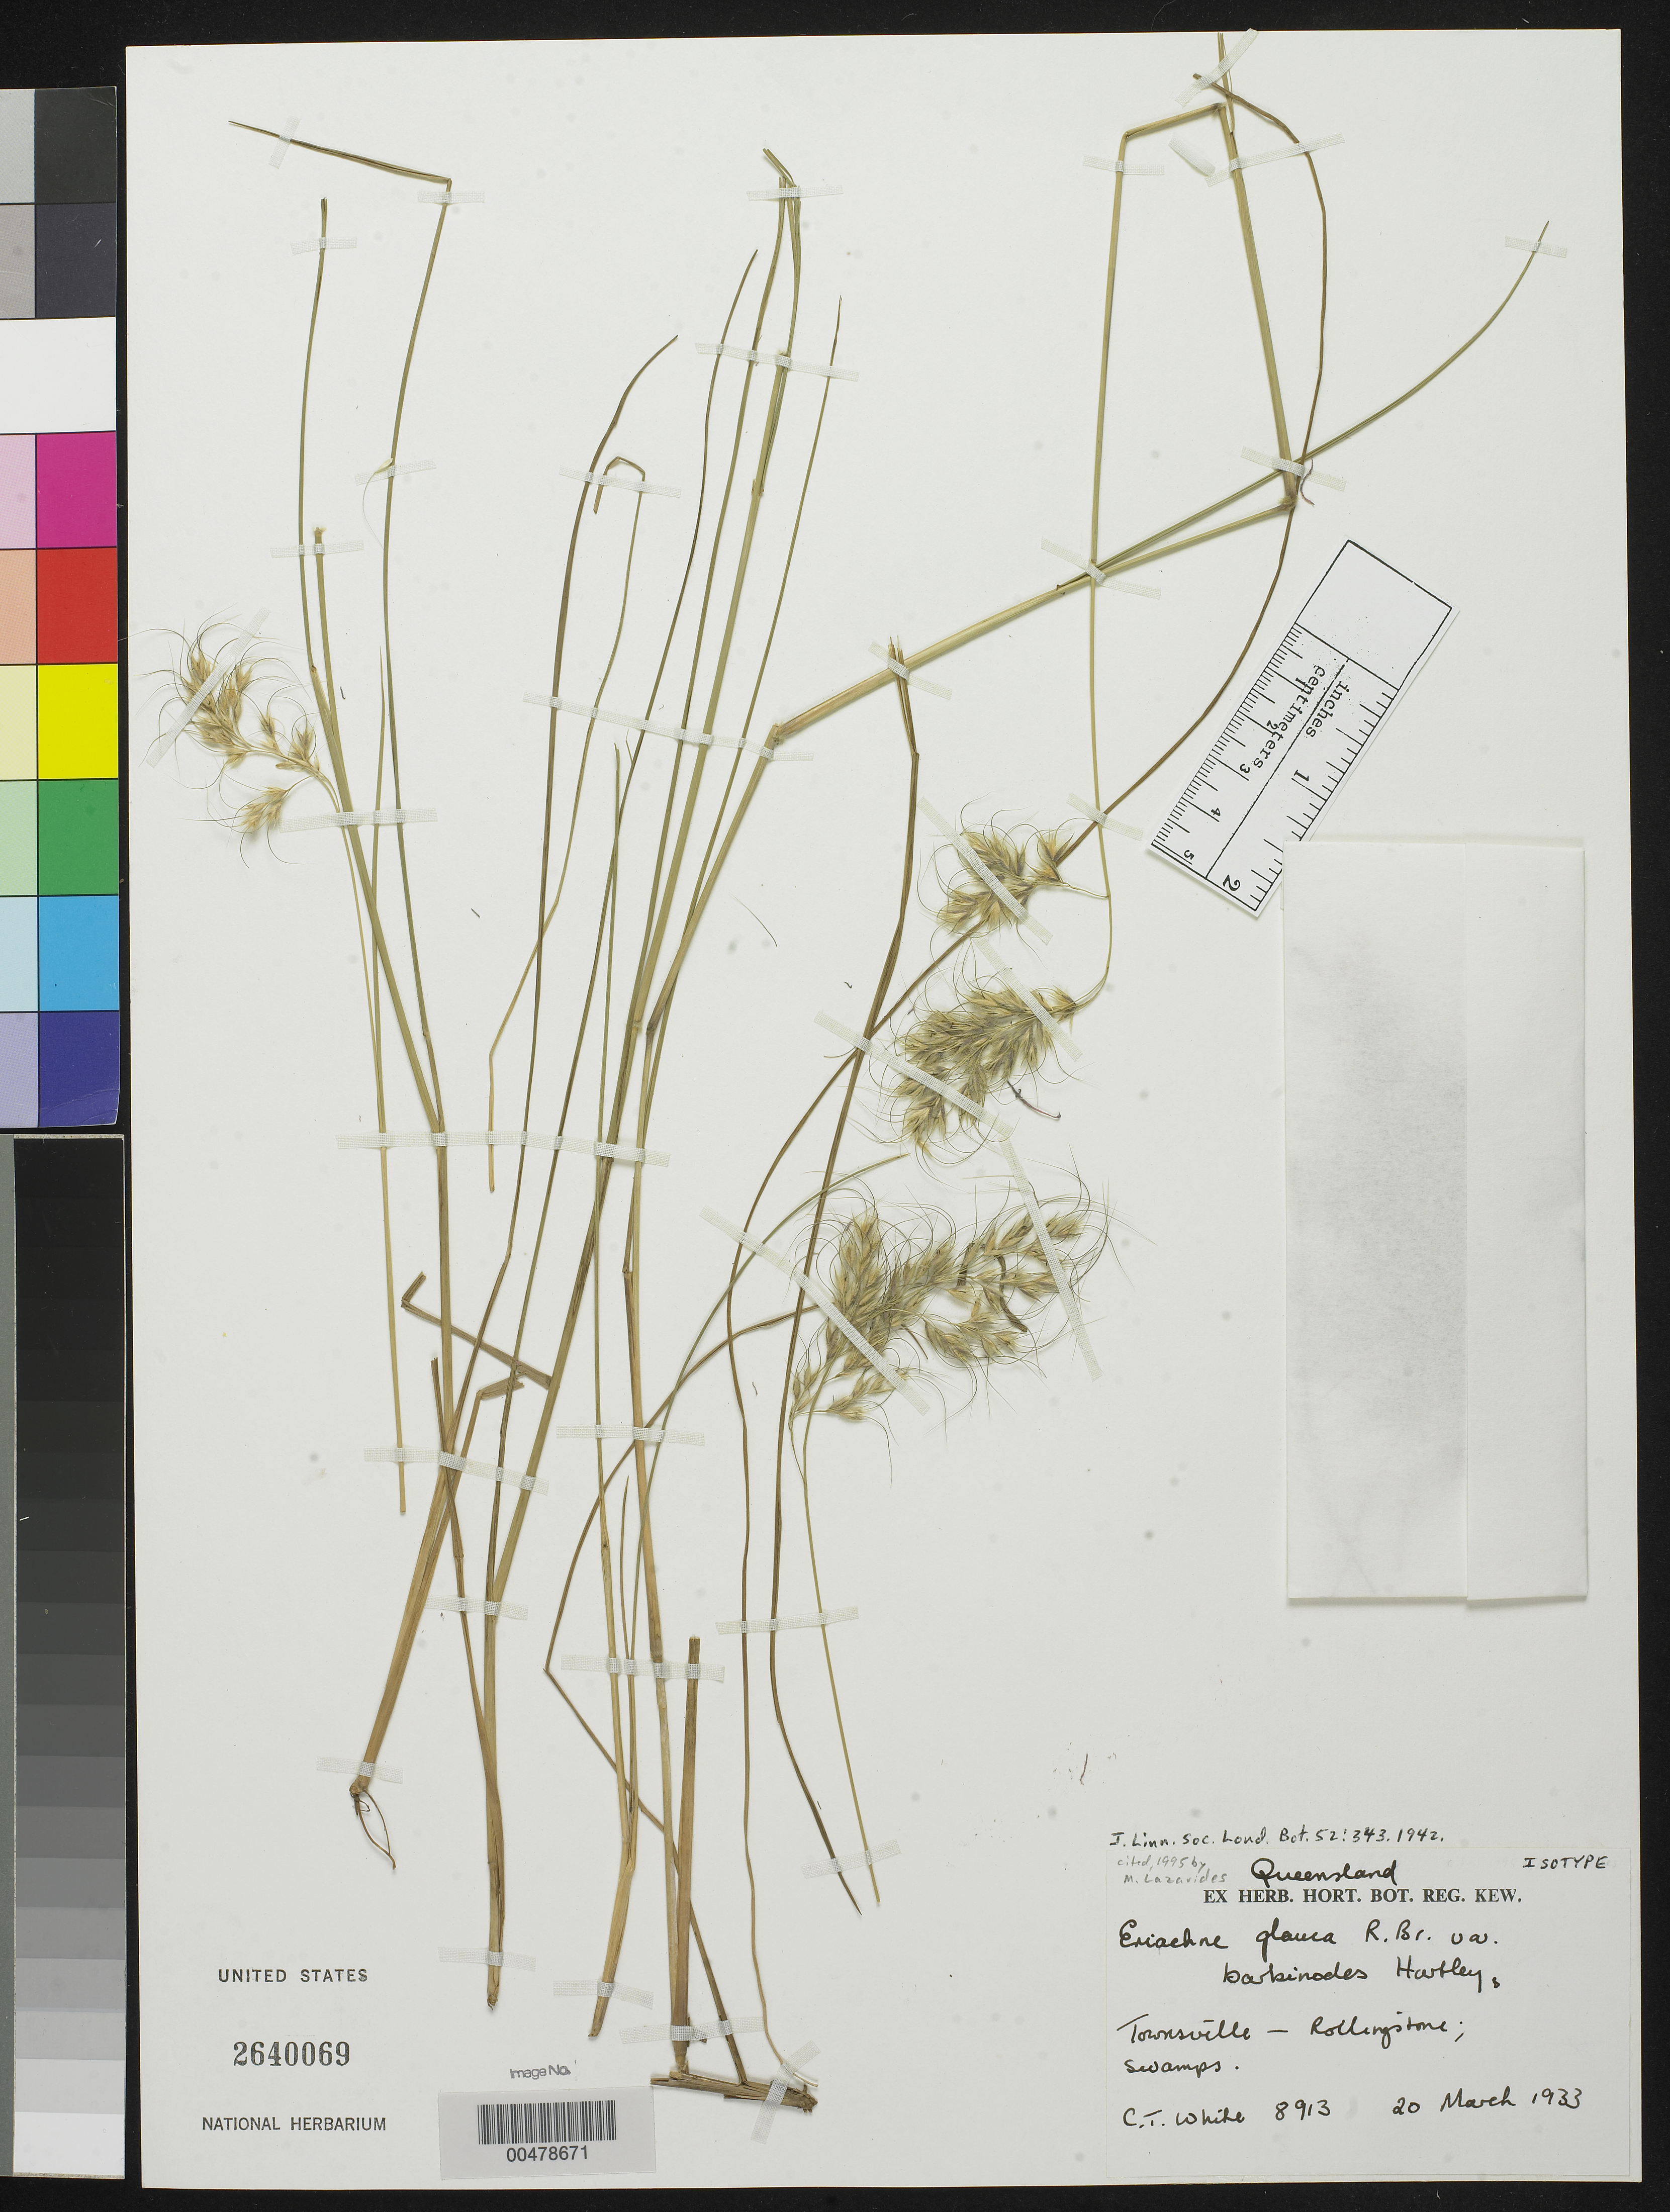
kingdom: Plantae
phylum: Tracheophyta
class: Liliopsida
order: Poales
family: Poaceae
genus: Eriachne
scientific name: Eriachne glauca var. barbinodis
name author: Hartley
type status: Isotype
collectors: C. T. White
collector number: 8913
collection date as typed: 20 Mar 1933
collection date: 1933-03-20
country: Australia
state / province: Queensland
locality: Townsville - Rollingstone.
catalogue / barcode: US 2640069